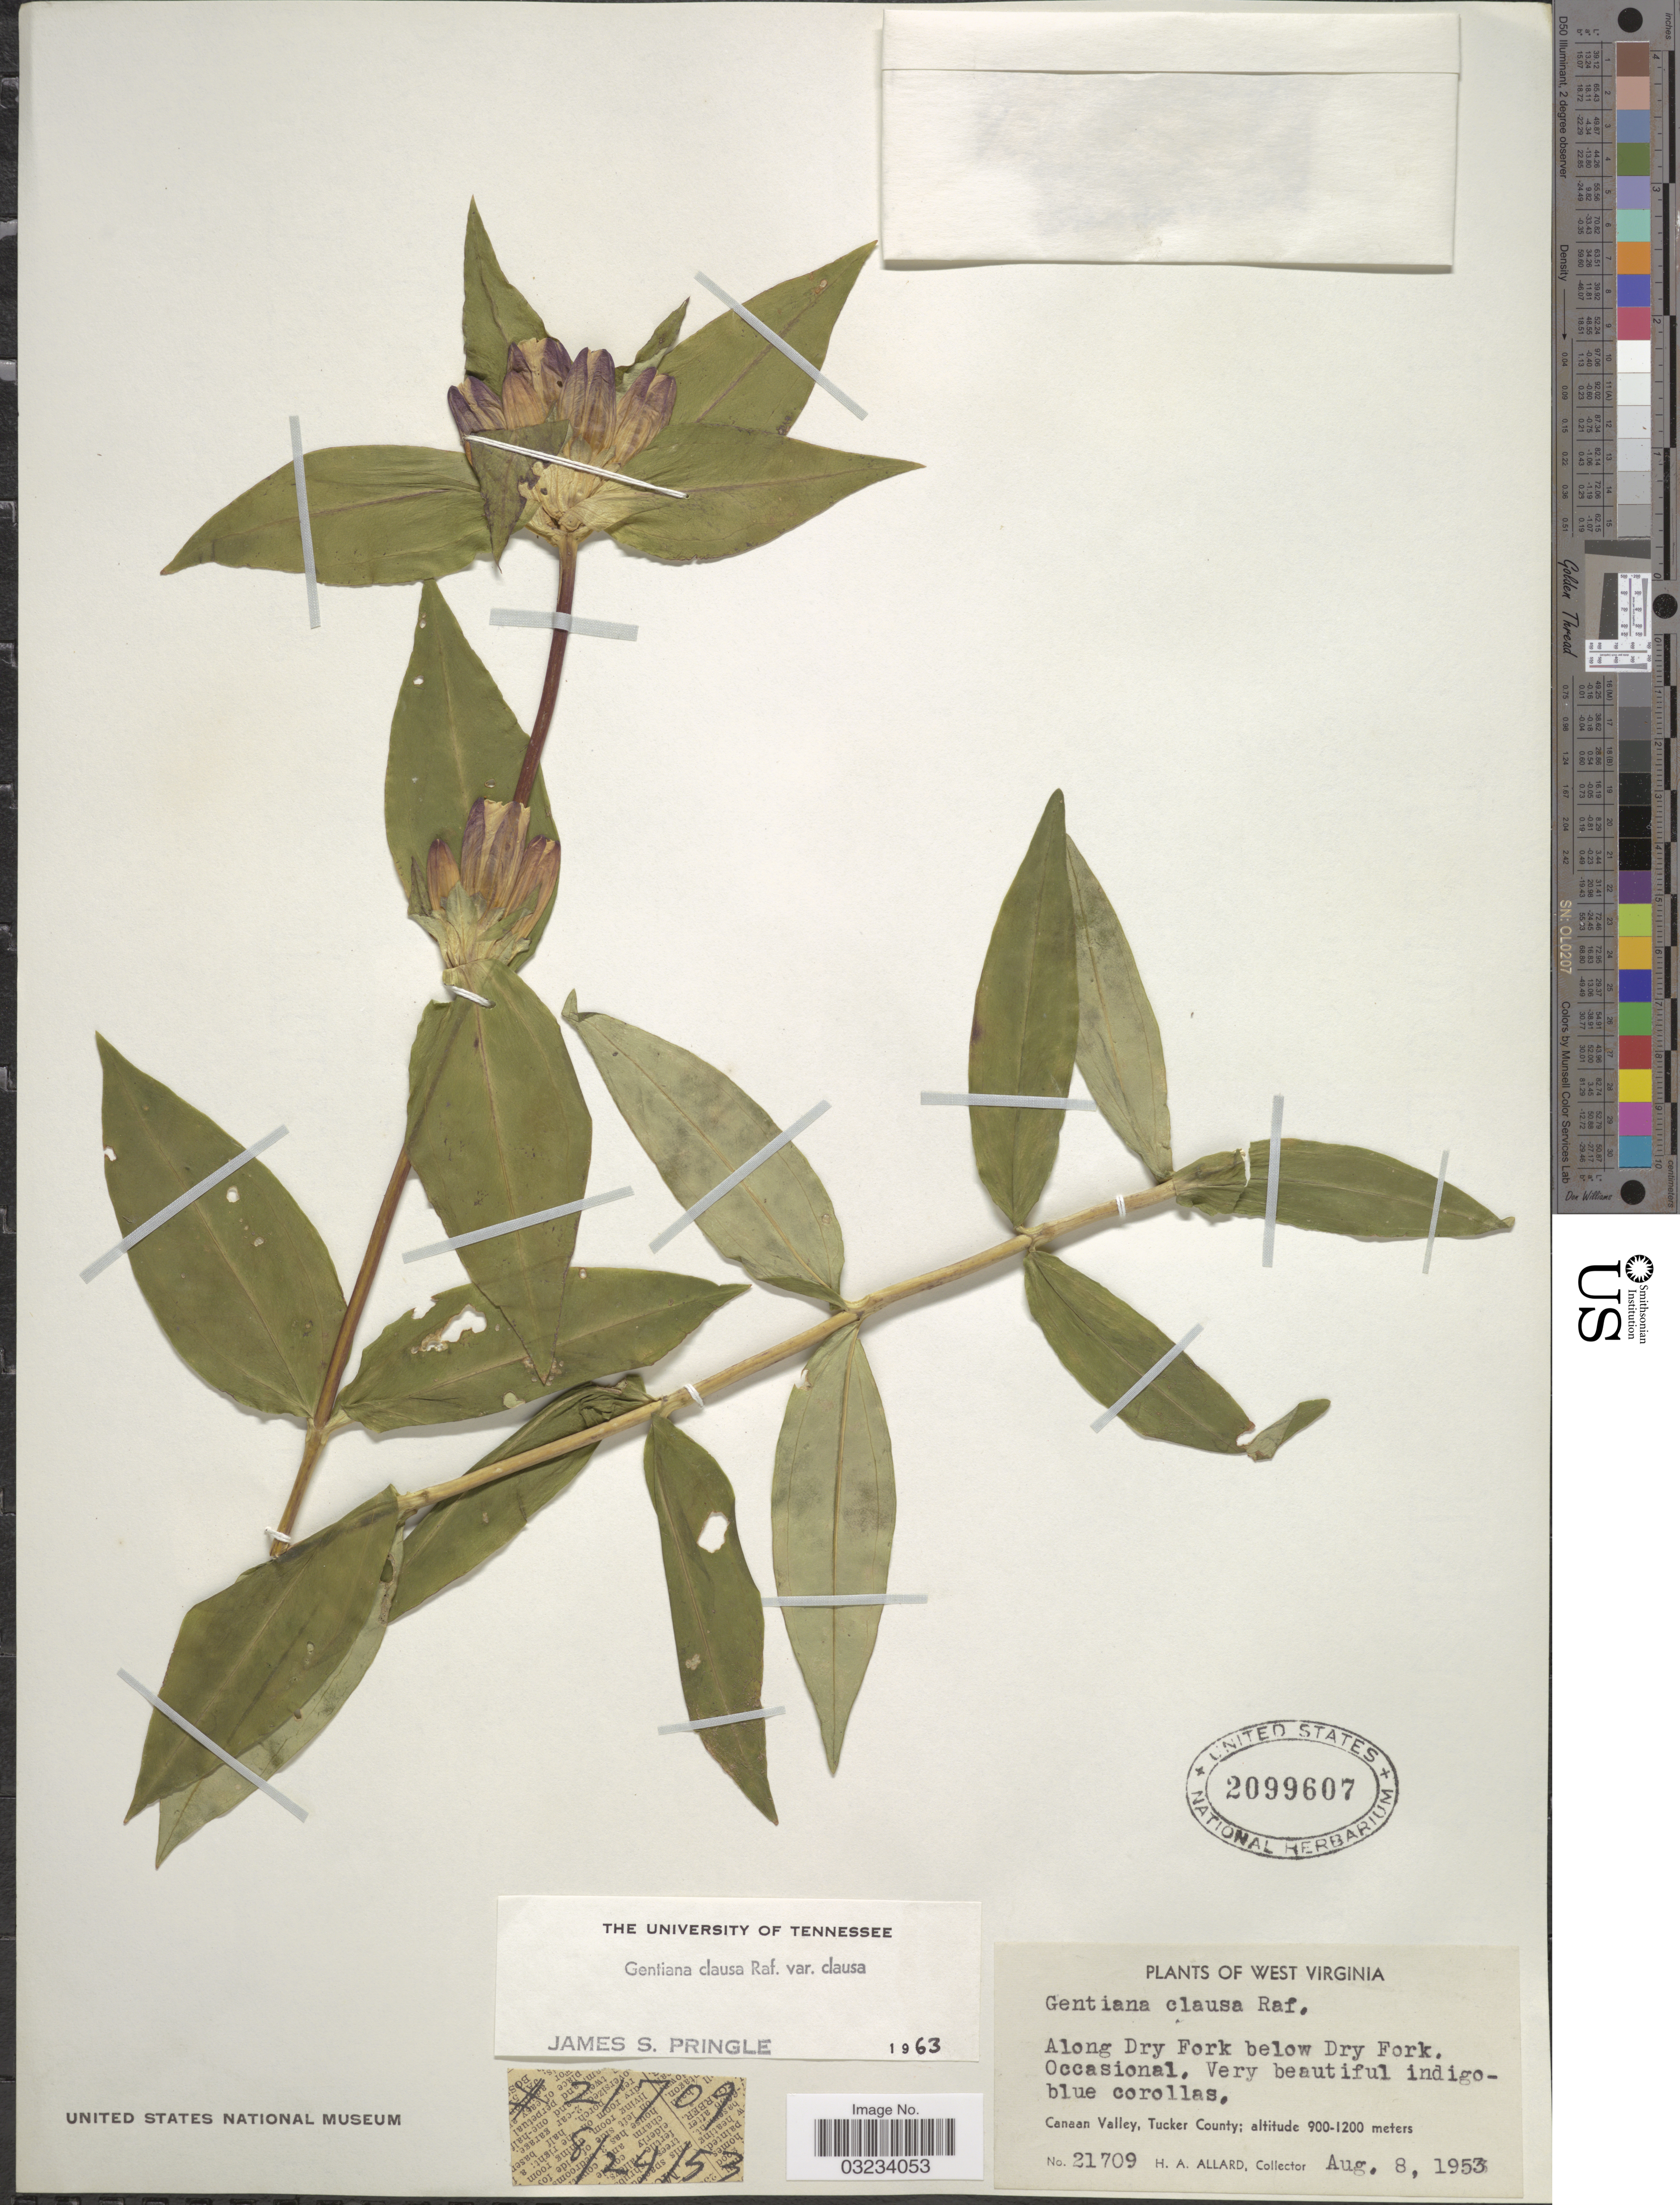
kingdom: Plantae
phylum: Tracheophyta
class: Magnoliopsida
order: Gentianales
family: Gentianaceae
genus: Gentiana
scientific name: Gentiana clausa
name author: Raf.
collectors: H. A. Allard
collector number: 21709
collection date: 1953-08-08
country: United States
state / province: West Virginia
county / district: Tucker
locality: Along Dry Fork below Dry Fork. Canaan Valley, Tucker County.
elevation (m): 900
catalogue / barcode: US 2099607